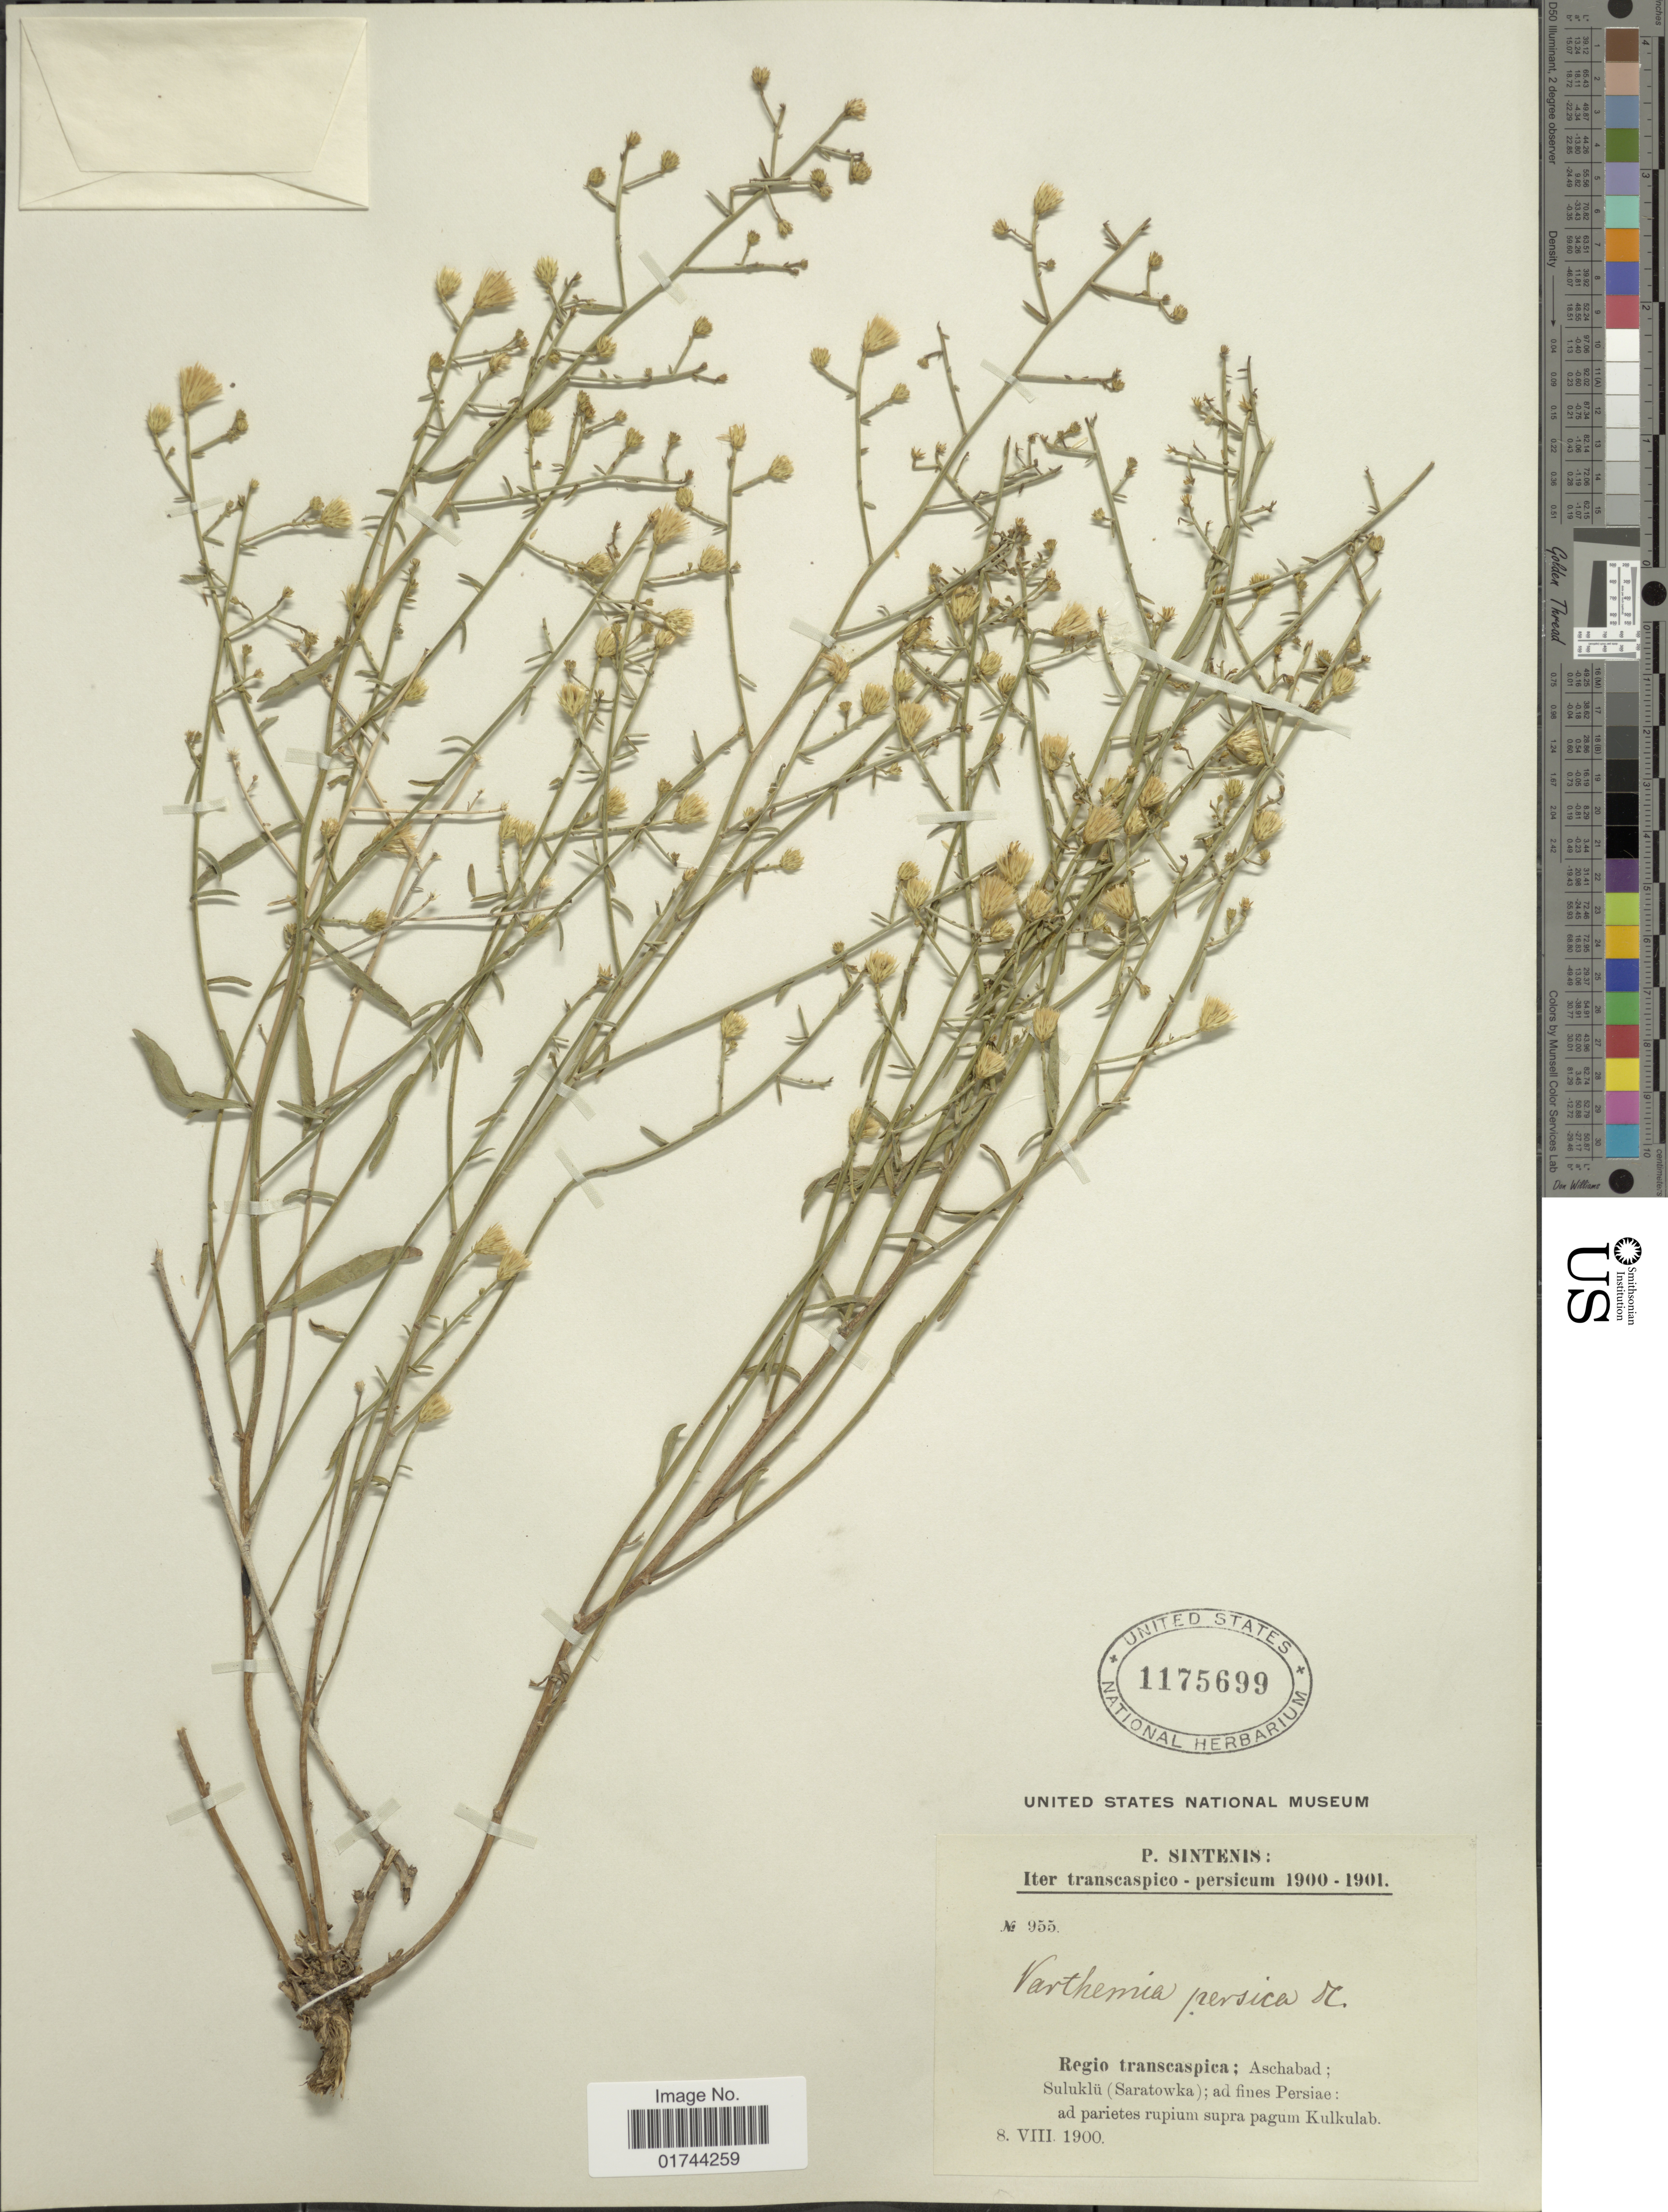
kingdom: Plantae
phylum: Tracheophyta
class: Magnoliopsida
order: Asterales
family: Asteraceae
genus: Varthemia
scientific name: Varthemia persica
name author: DC.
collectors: P. Sintenis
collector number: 955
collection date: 1900-08-08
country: Turkmenistan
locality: Regio transcaspica; Aschabad; Suluklu (Saratowka); ad fines Persiae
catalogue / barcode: US 1175699